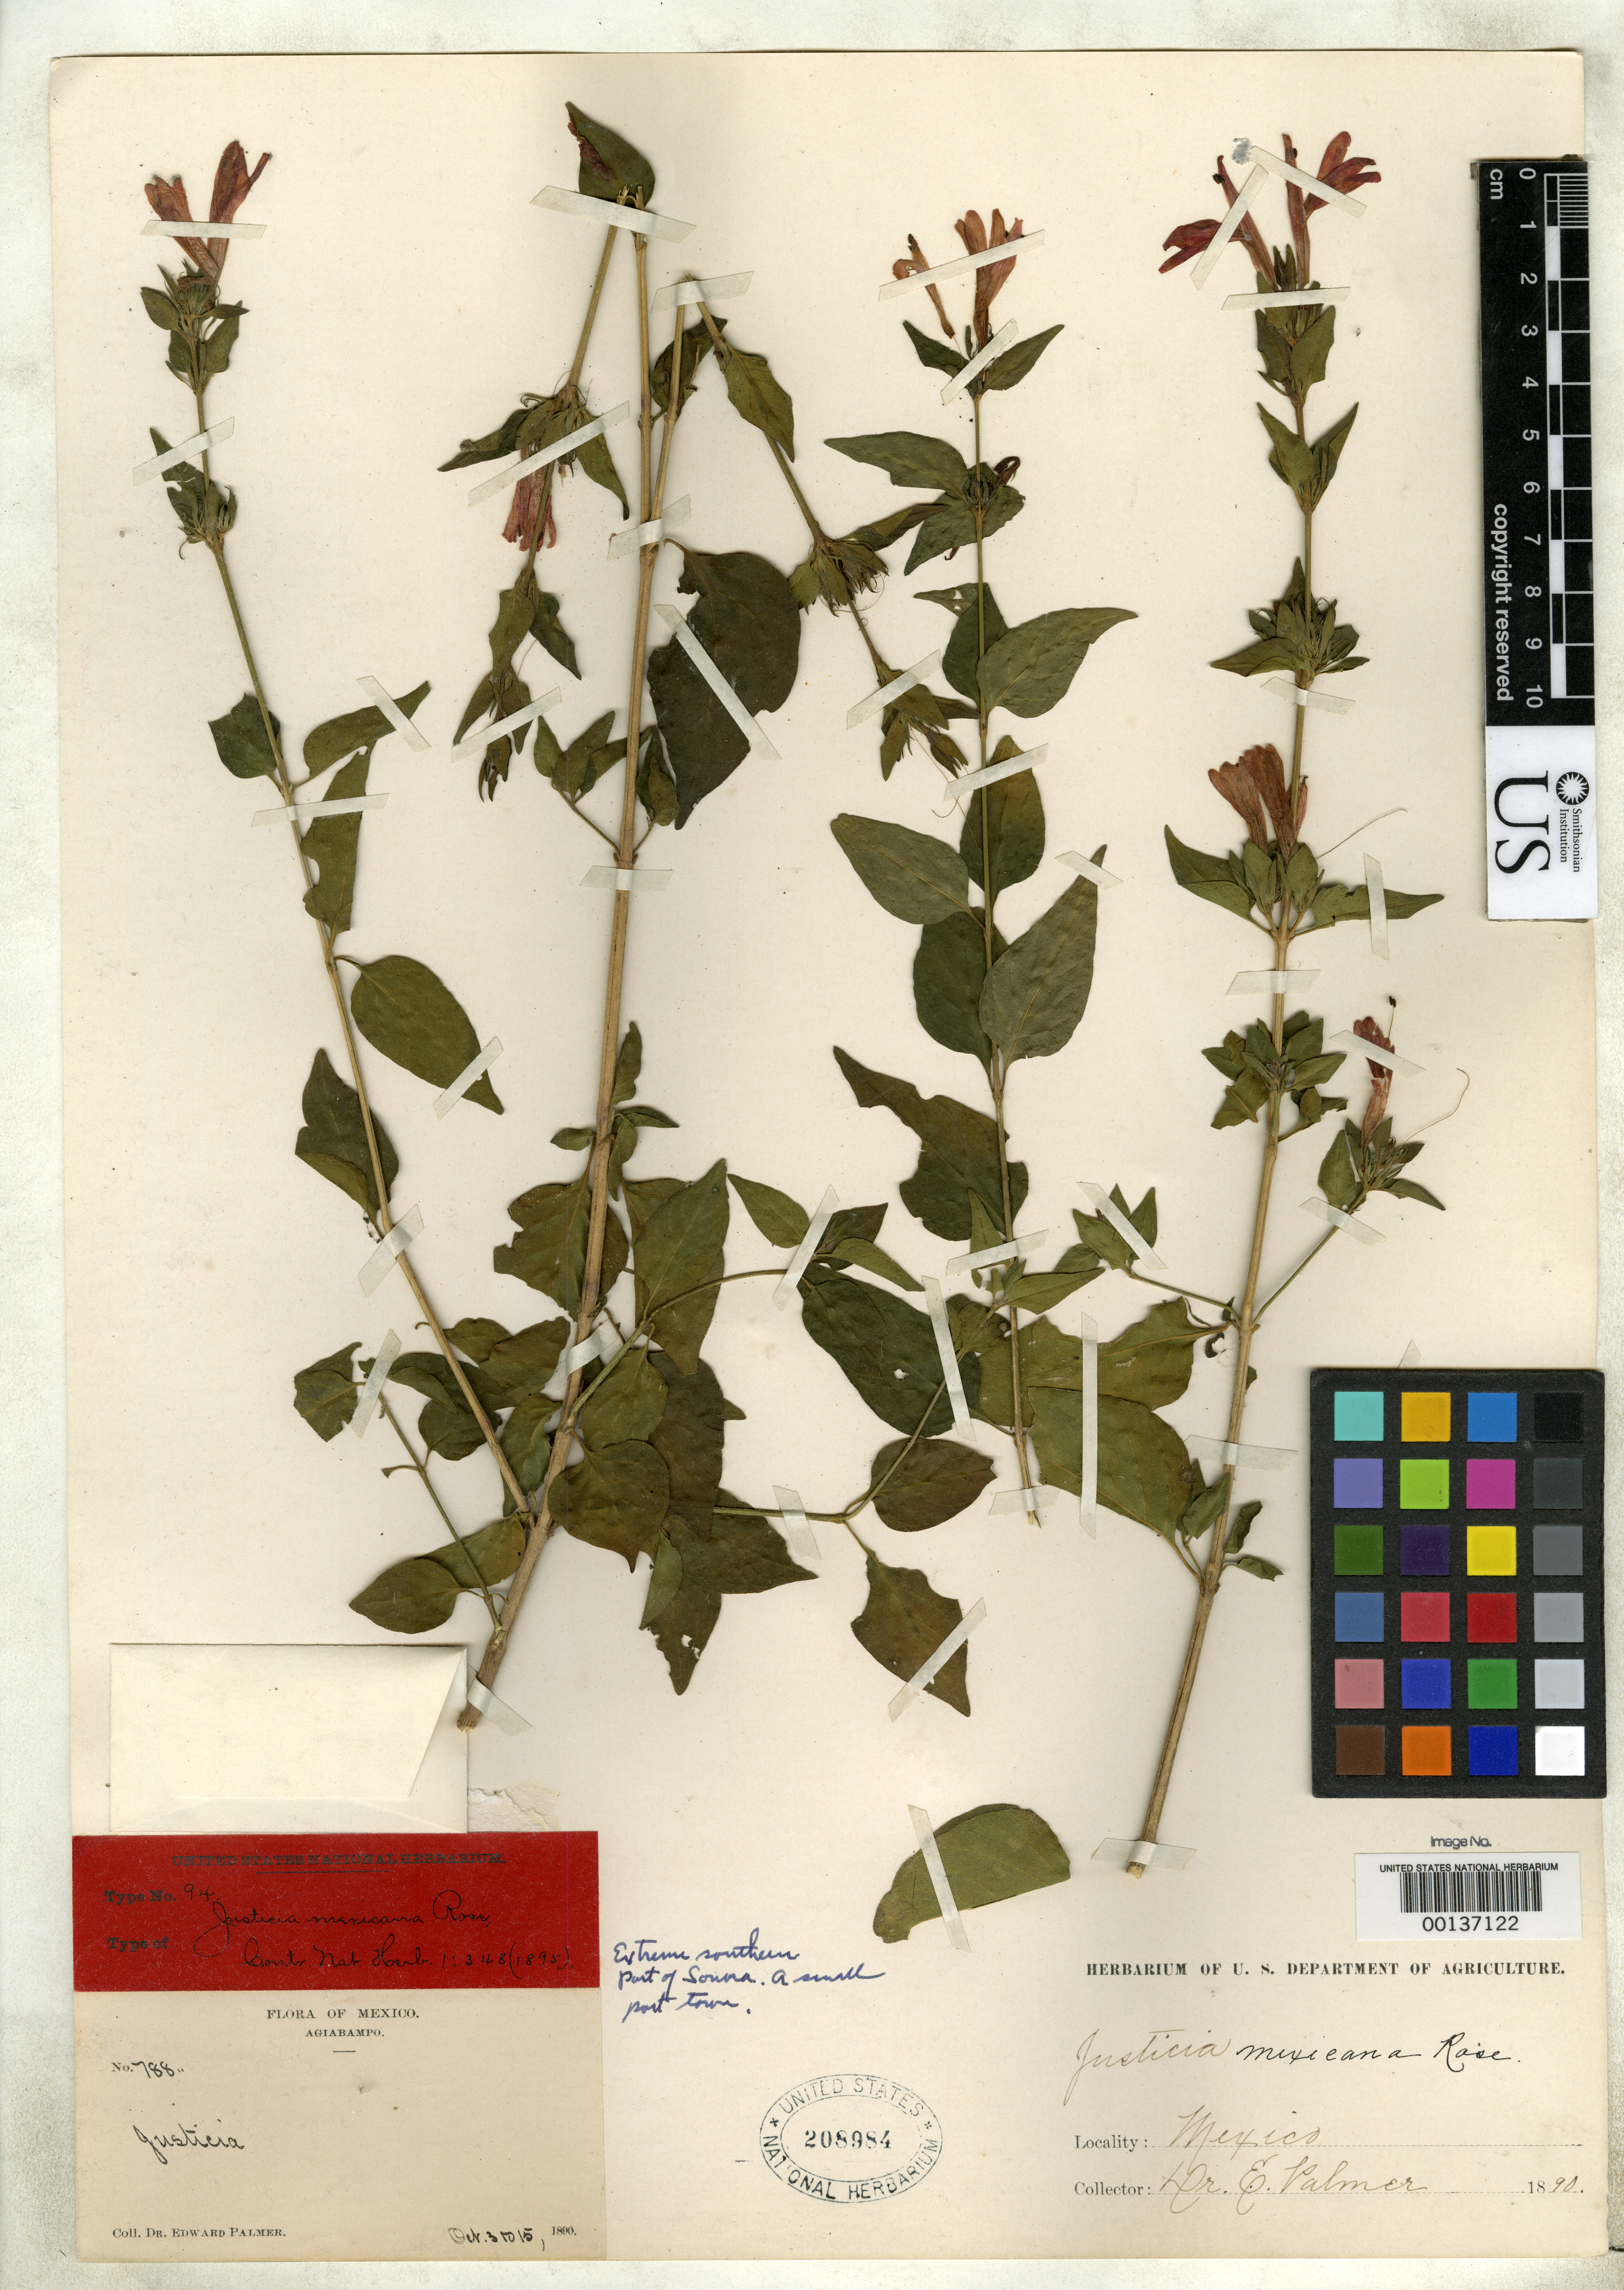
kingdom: Plantae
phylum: Tracheophyta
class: Magnoliopsida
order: Lamiales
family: Acanthaceae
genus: Justicia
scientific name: Justicia mexicana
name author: Rose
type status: Type Collection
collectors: E. Palmer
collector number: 788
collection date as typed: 03 Oct 1890 to 15 Oct 1890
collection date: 1890-10-03/1890-10-15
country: Mexico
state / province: Sonora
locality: Agiabampo.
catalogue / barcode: US 208984